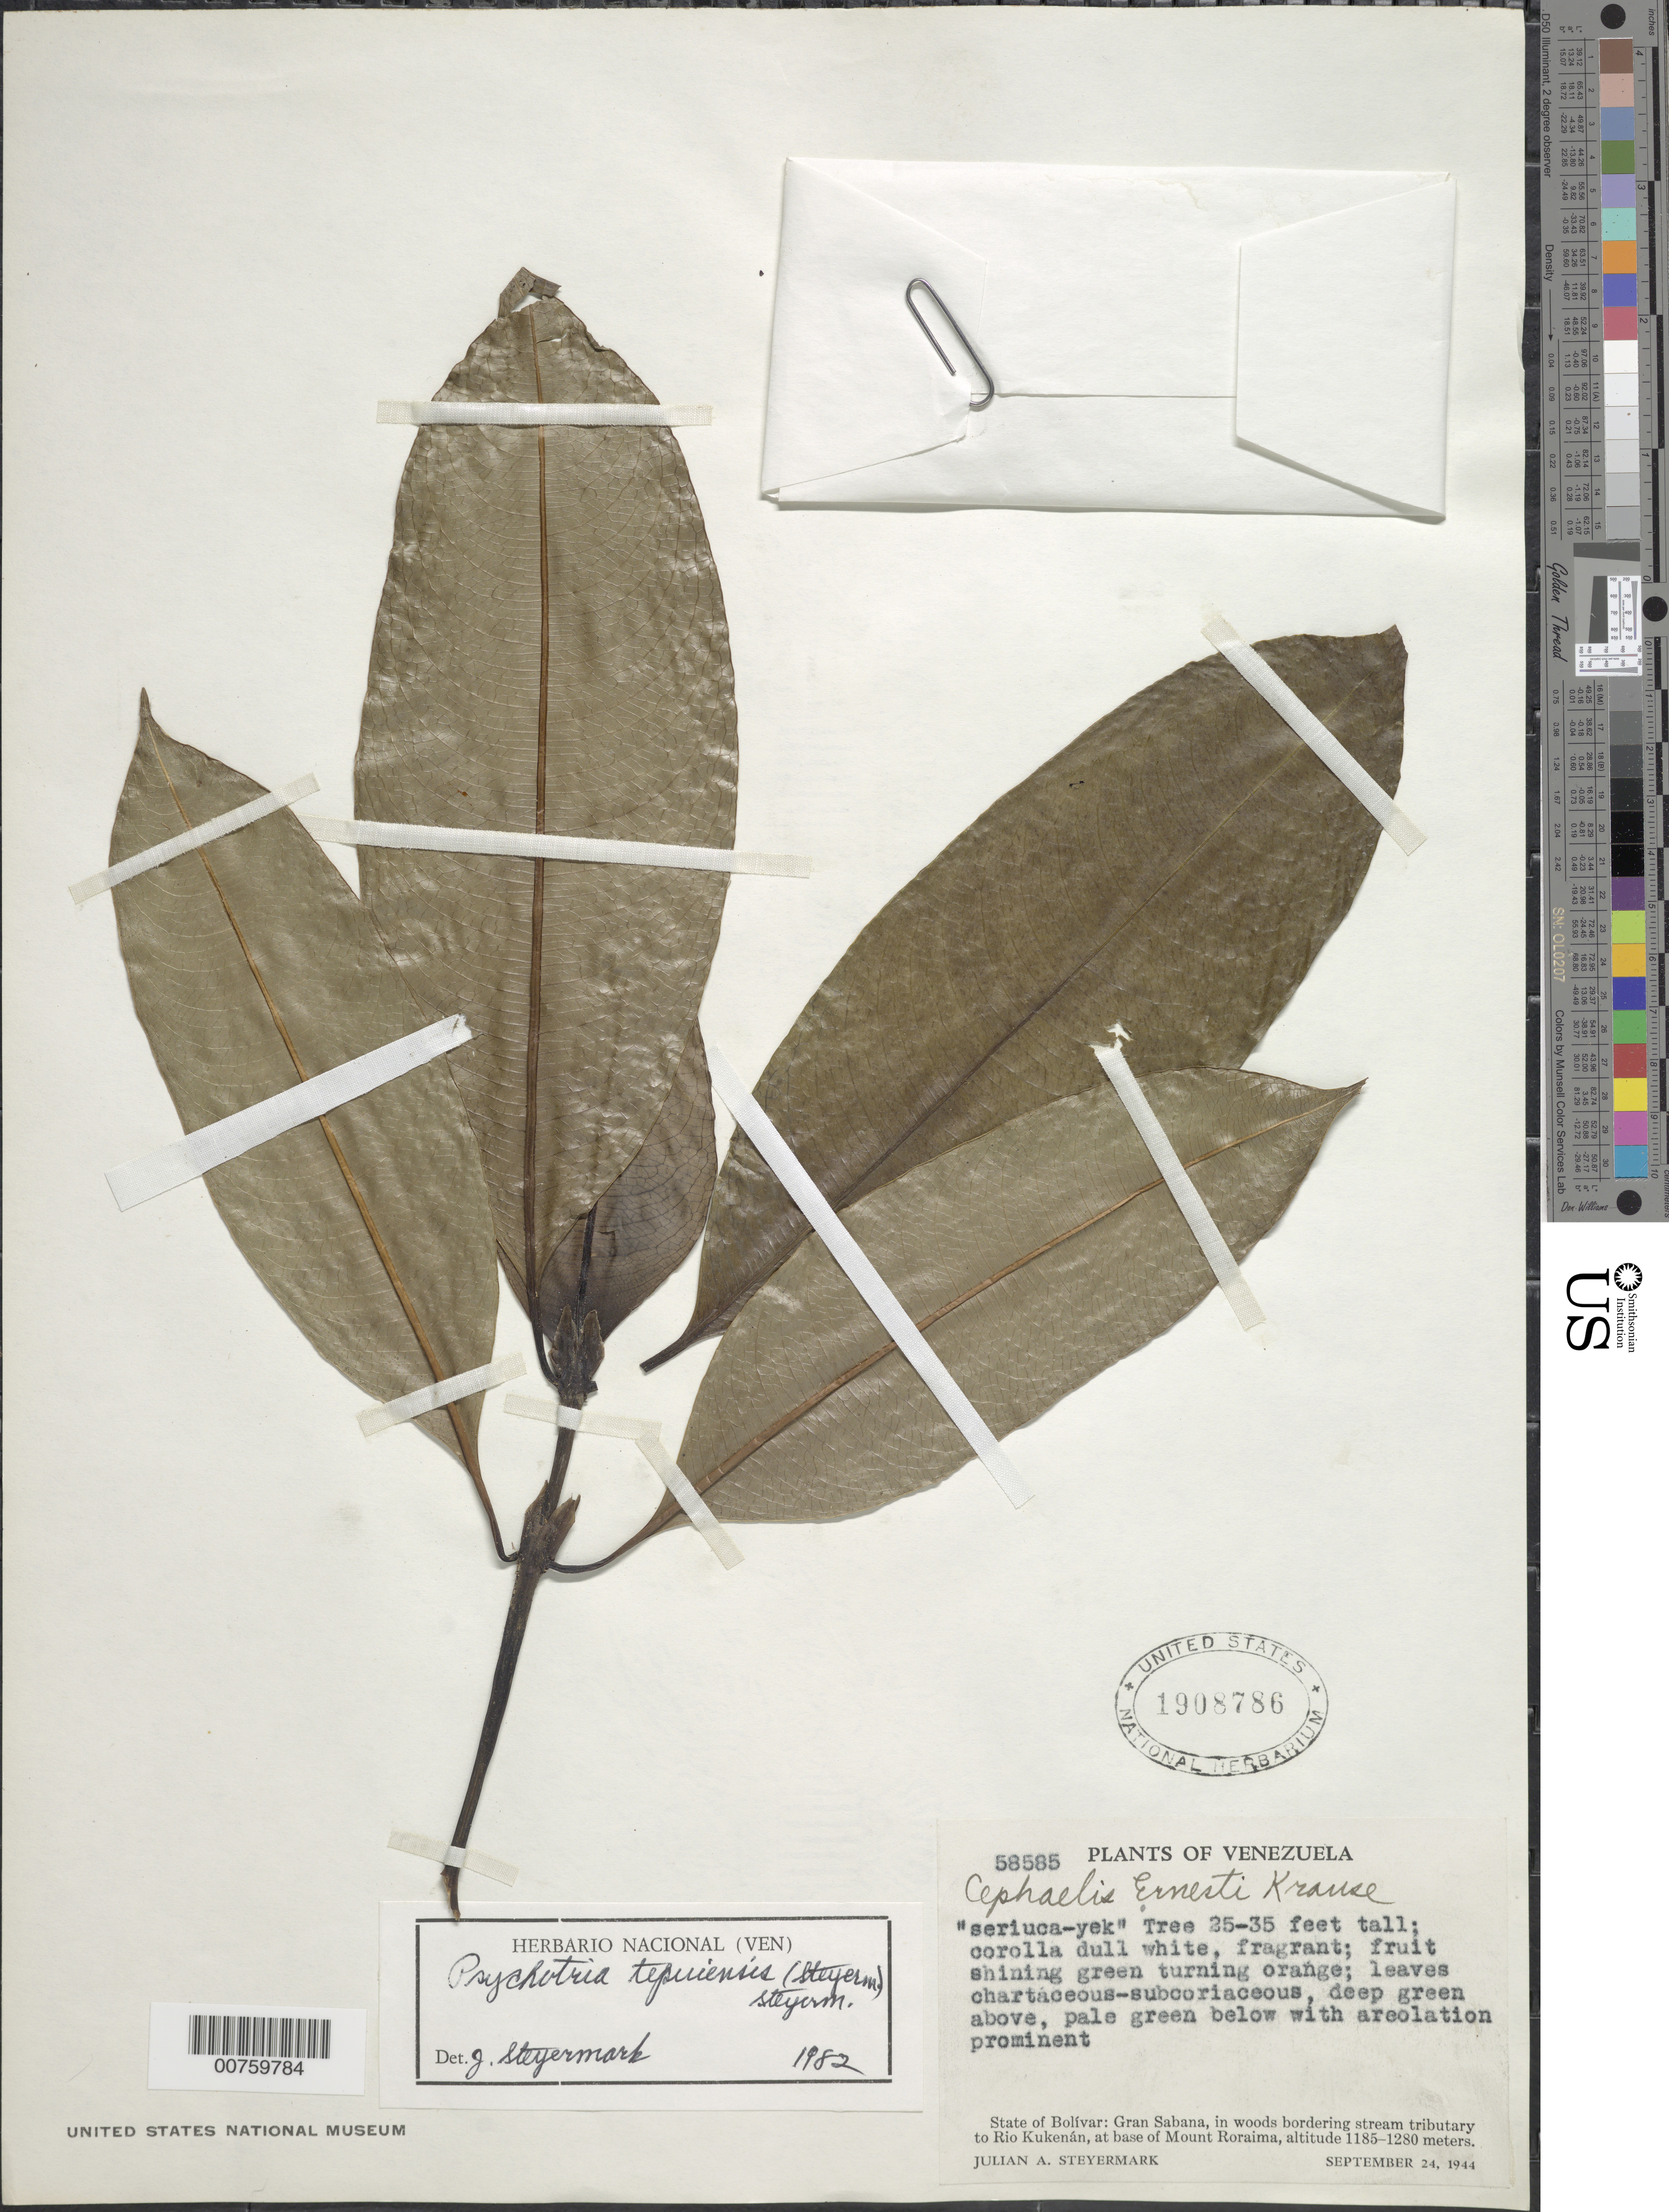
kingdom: Plantae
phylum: Tracheophyta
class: Magnoliopsida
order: Gentianales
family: Rubiaceae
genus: Psychotria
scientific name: Psychotria tepuiensis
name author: (Steyerm.) Steyerm.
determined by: Steyermark, Julian A., (VEN)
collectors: J. Steyermark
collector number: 58585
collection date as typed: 24-Sep-44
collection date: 1944-09-24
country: Venezuela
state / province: Bolívar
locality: Gran Sabana, along stream tributary of Río Kukenán, base of Mt. Roraima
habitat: Woods bordering stream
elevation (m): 1185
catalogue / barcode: US 1908786